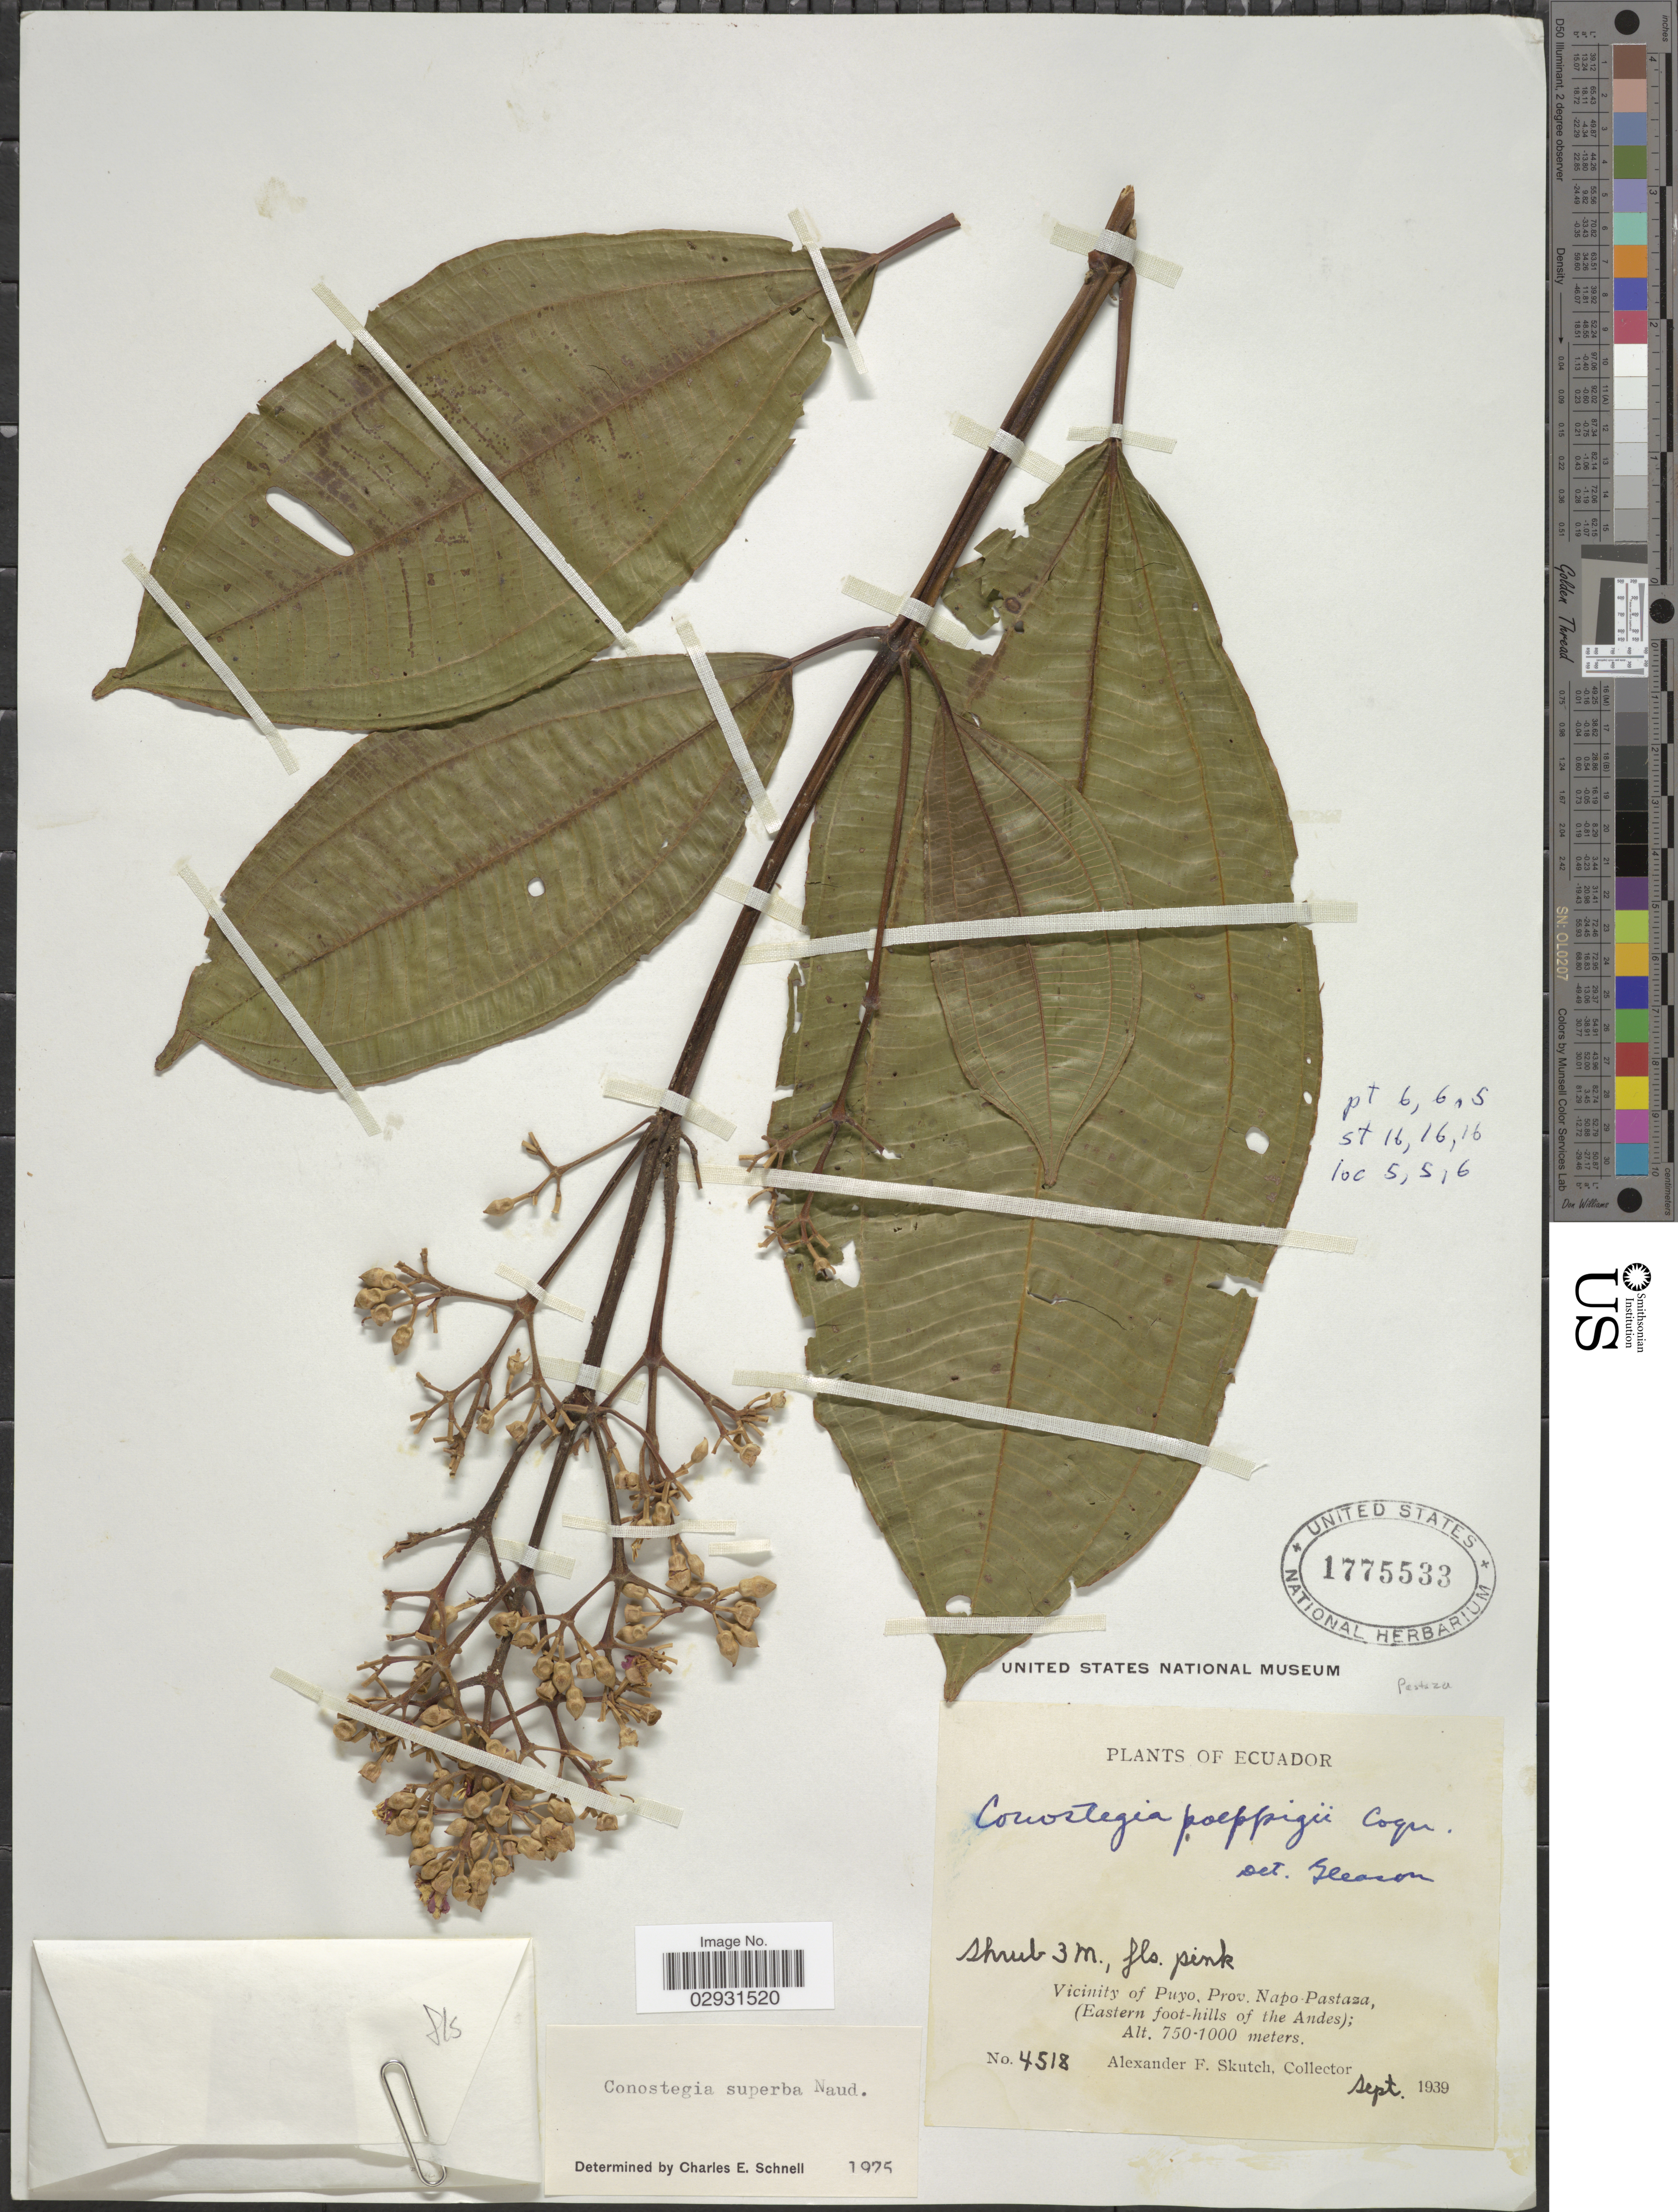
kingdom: Plantae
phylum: Tracheophyta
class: Magnoliopsida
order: Myrtales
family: Melastomataceae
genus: Conostegia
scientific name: Conostegia superba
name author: Naudin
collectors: A. F. Skutch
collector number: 4518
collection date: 1939-09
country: Ecuador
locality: Vicinity of Puyo, Prov. Napo-Pastaza, (Eastern foot-hills of the Andes).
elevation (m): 750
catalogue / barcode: US 1775533